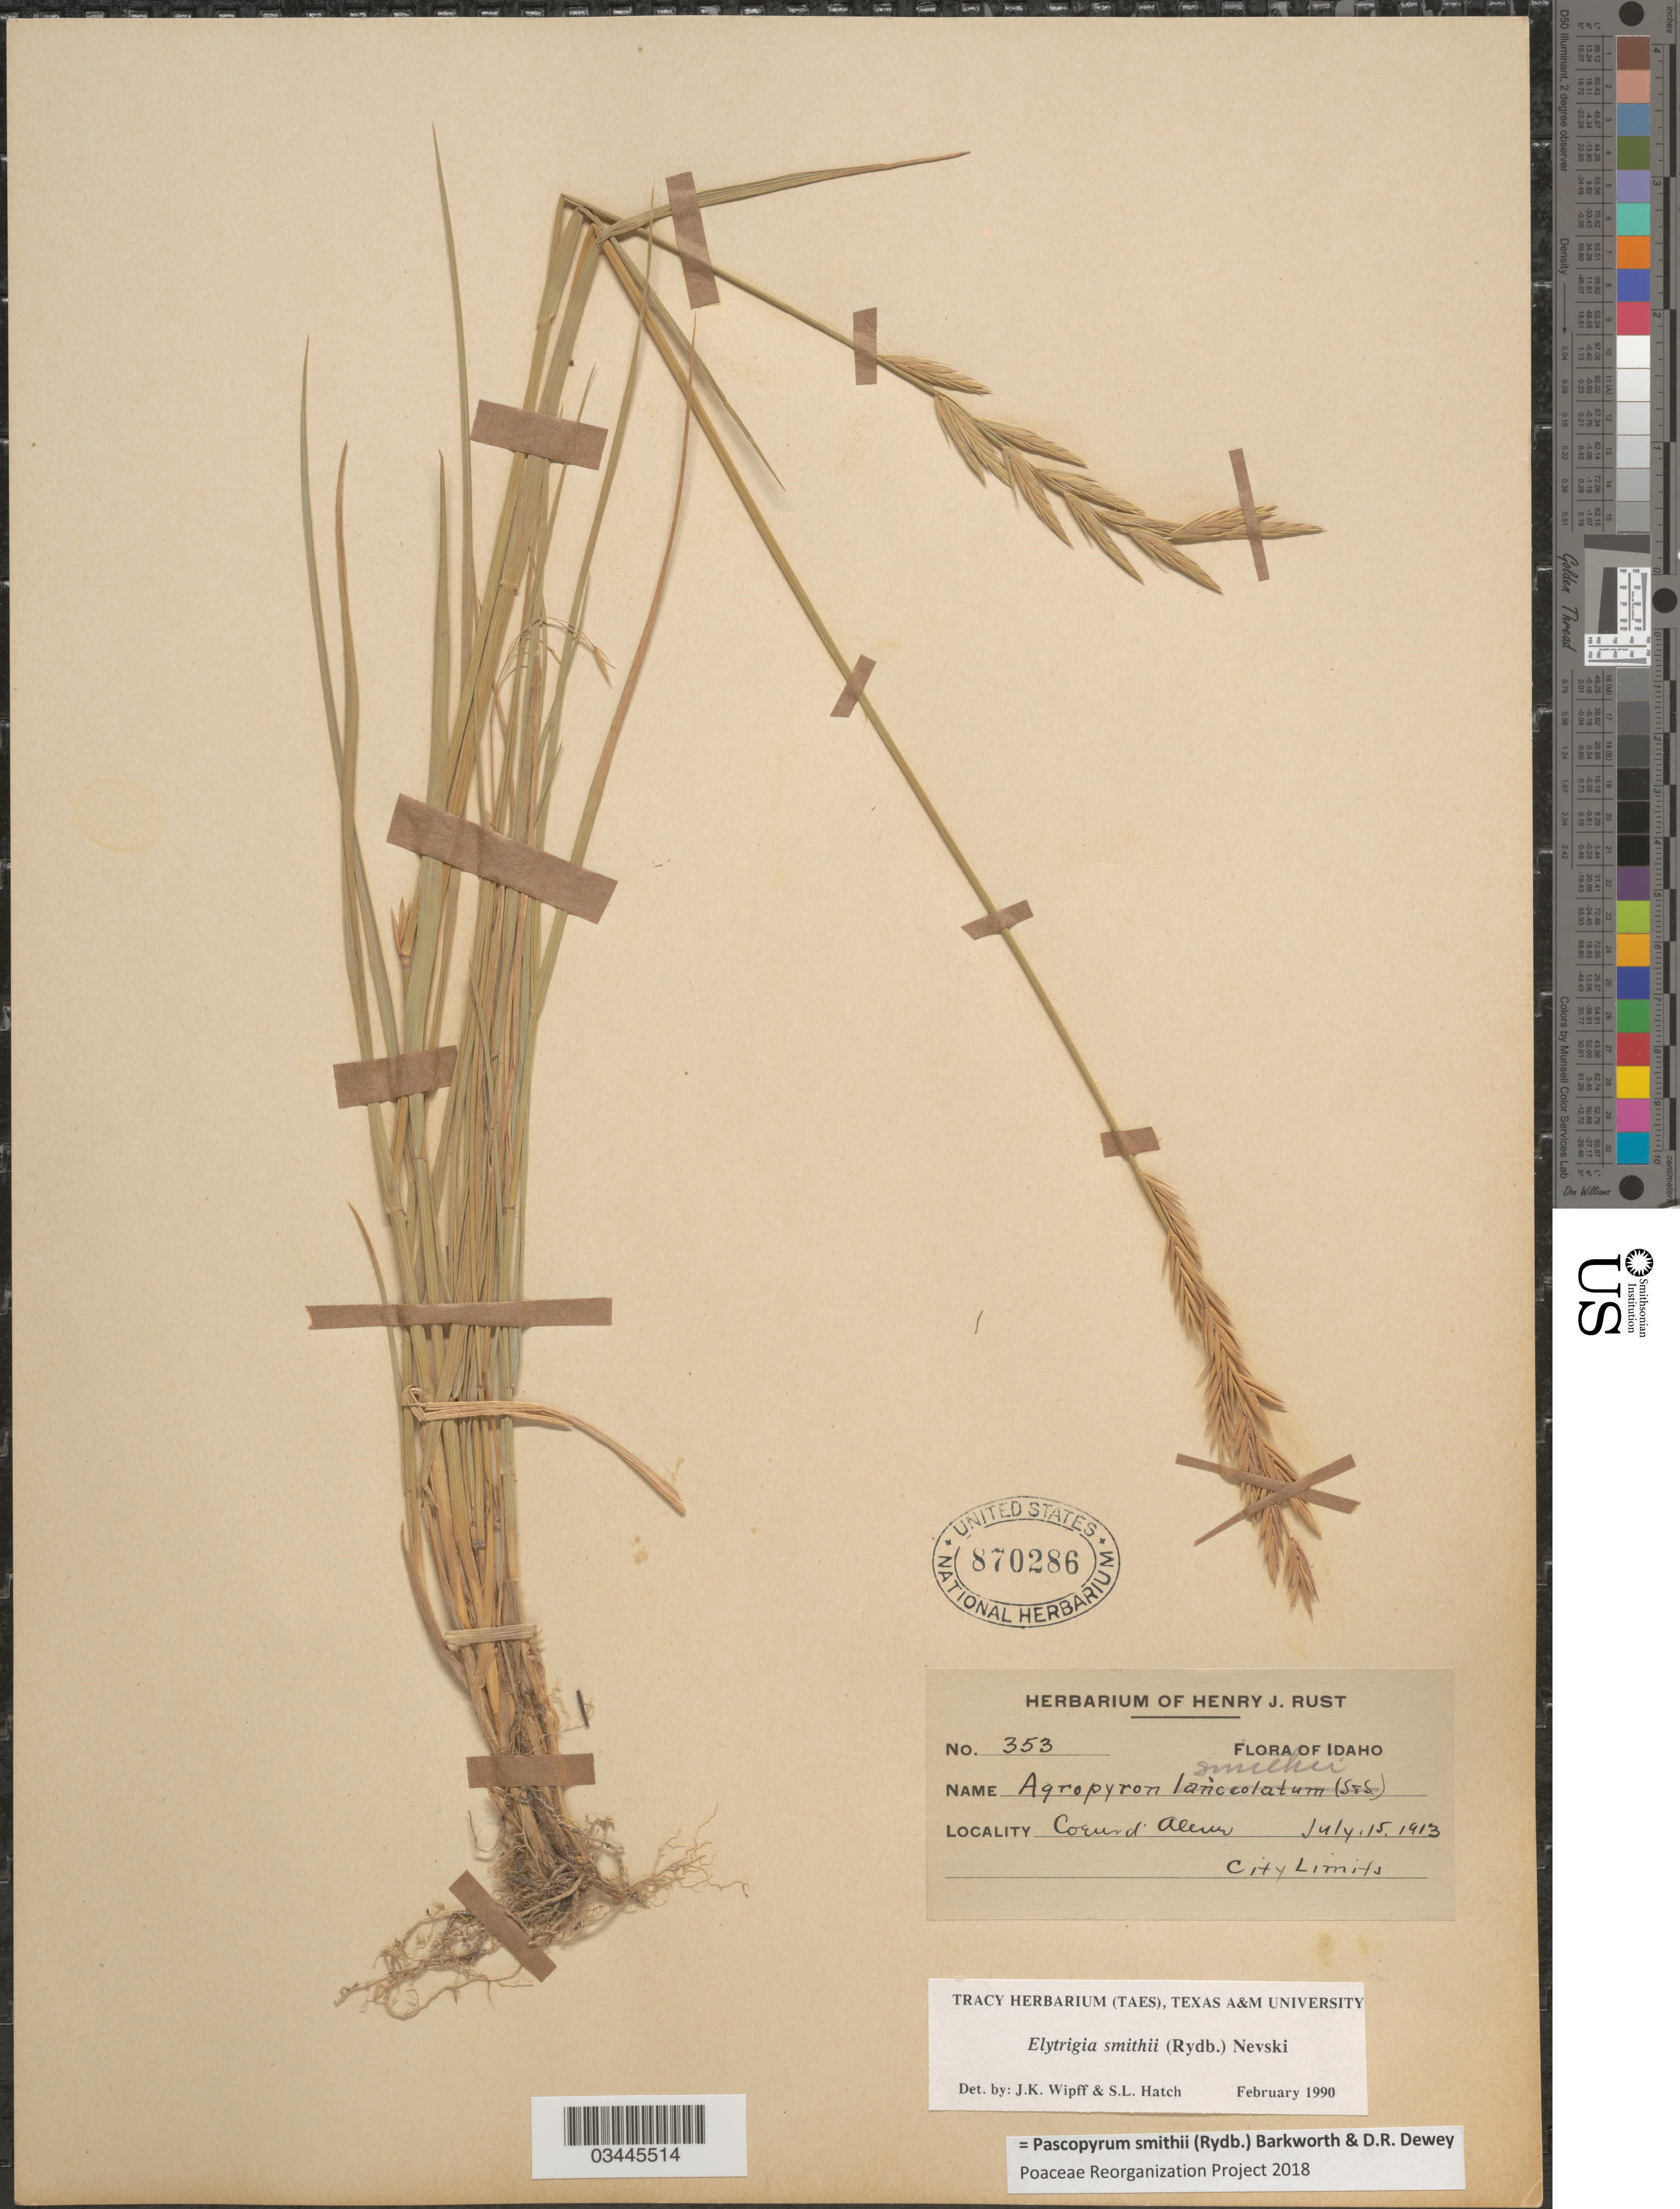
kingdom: Plantae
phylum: Tracheophyta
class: Liliopsida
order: Poales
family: Poaceae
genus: Pascopyrum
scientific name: Pascopyrum smithii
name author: (Rydb.) Barkworth & Dewey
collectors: ex herb. Henry J. Rust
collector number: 353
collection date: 1913-07-15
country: United States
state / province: Idaho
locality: Coeur d'Alene.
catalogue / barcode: US 870286